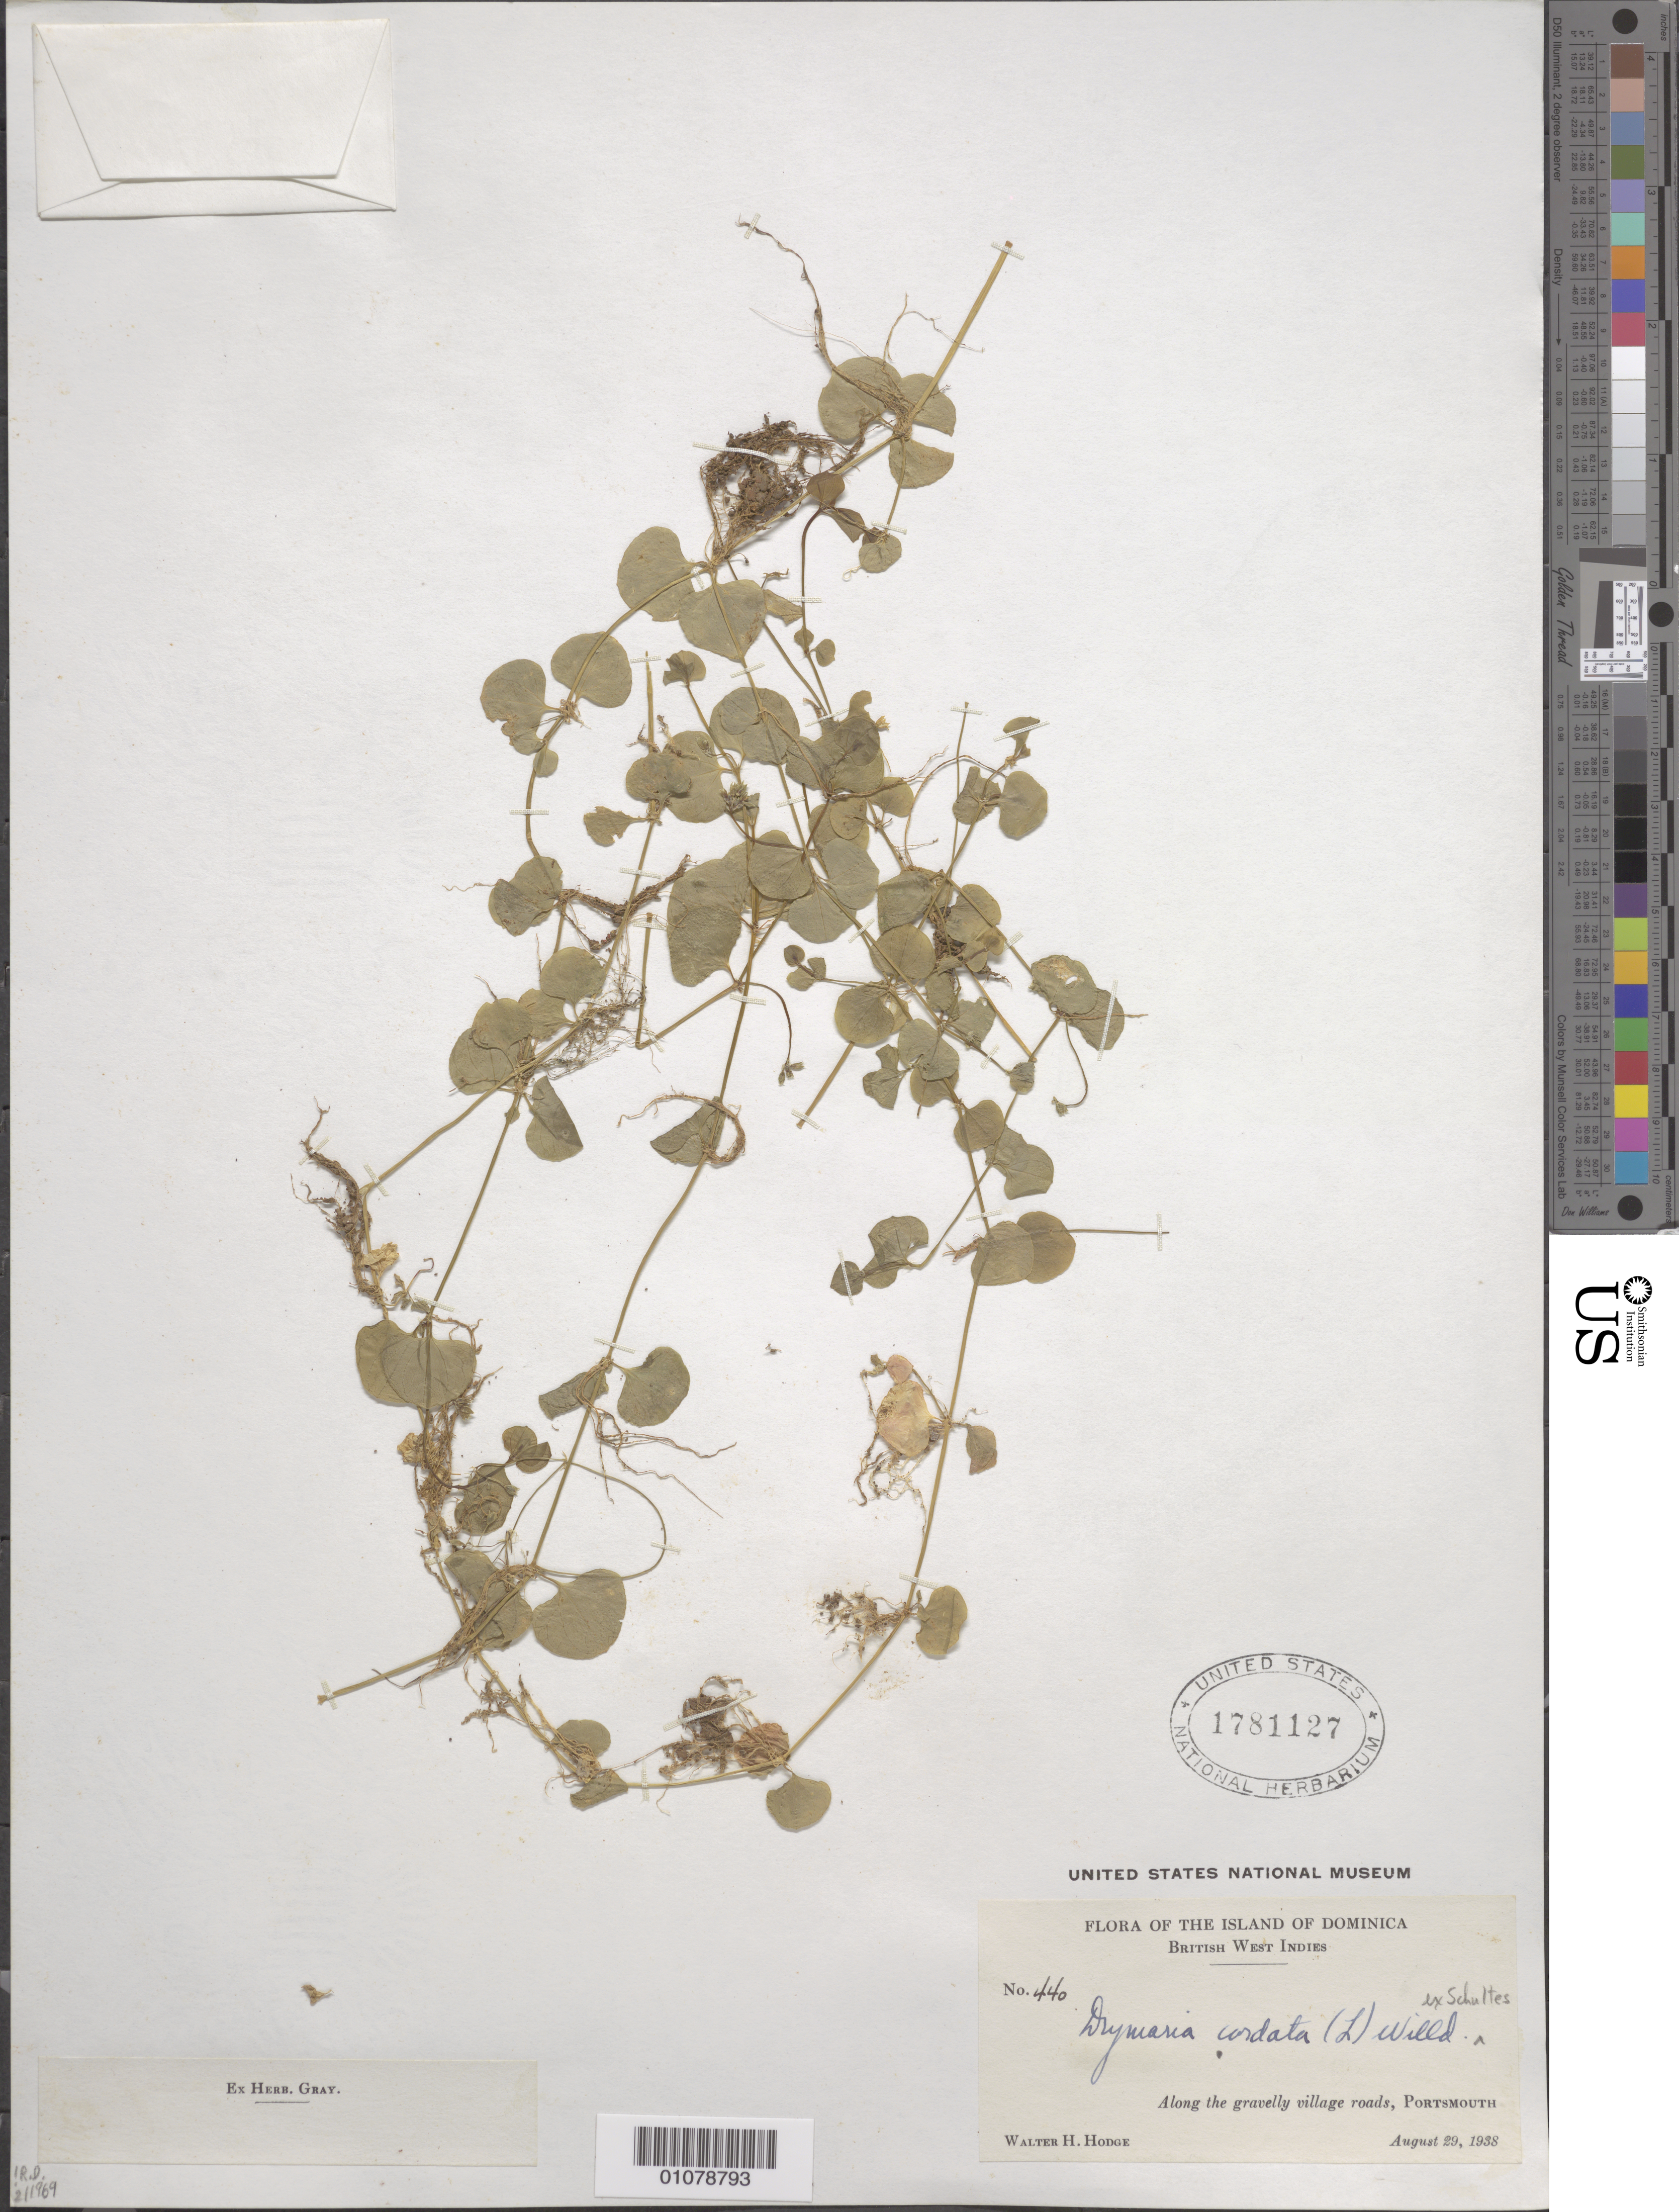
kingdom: Plantae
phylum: Tracheophyta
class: Magnoliopsida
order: Caryophyllales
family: Caryophyllaceae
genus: Drymaria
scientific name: Drymaria cordata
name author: (L.) Willd. ex Schult.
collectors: W. Hodge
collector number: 440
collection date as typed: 29 Aug 1938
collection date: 1938-08-29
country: Dominica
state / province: St. John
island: Dominica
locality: Portsmouth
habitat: Along the gravelly village roads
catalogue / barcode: US 1781127